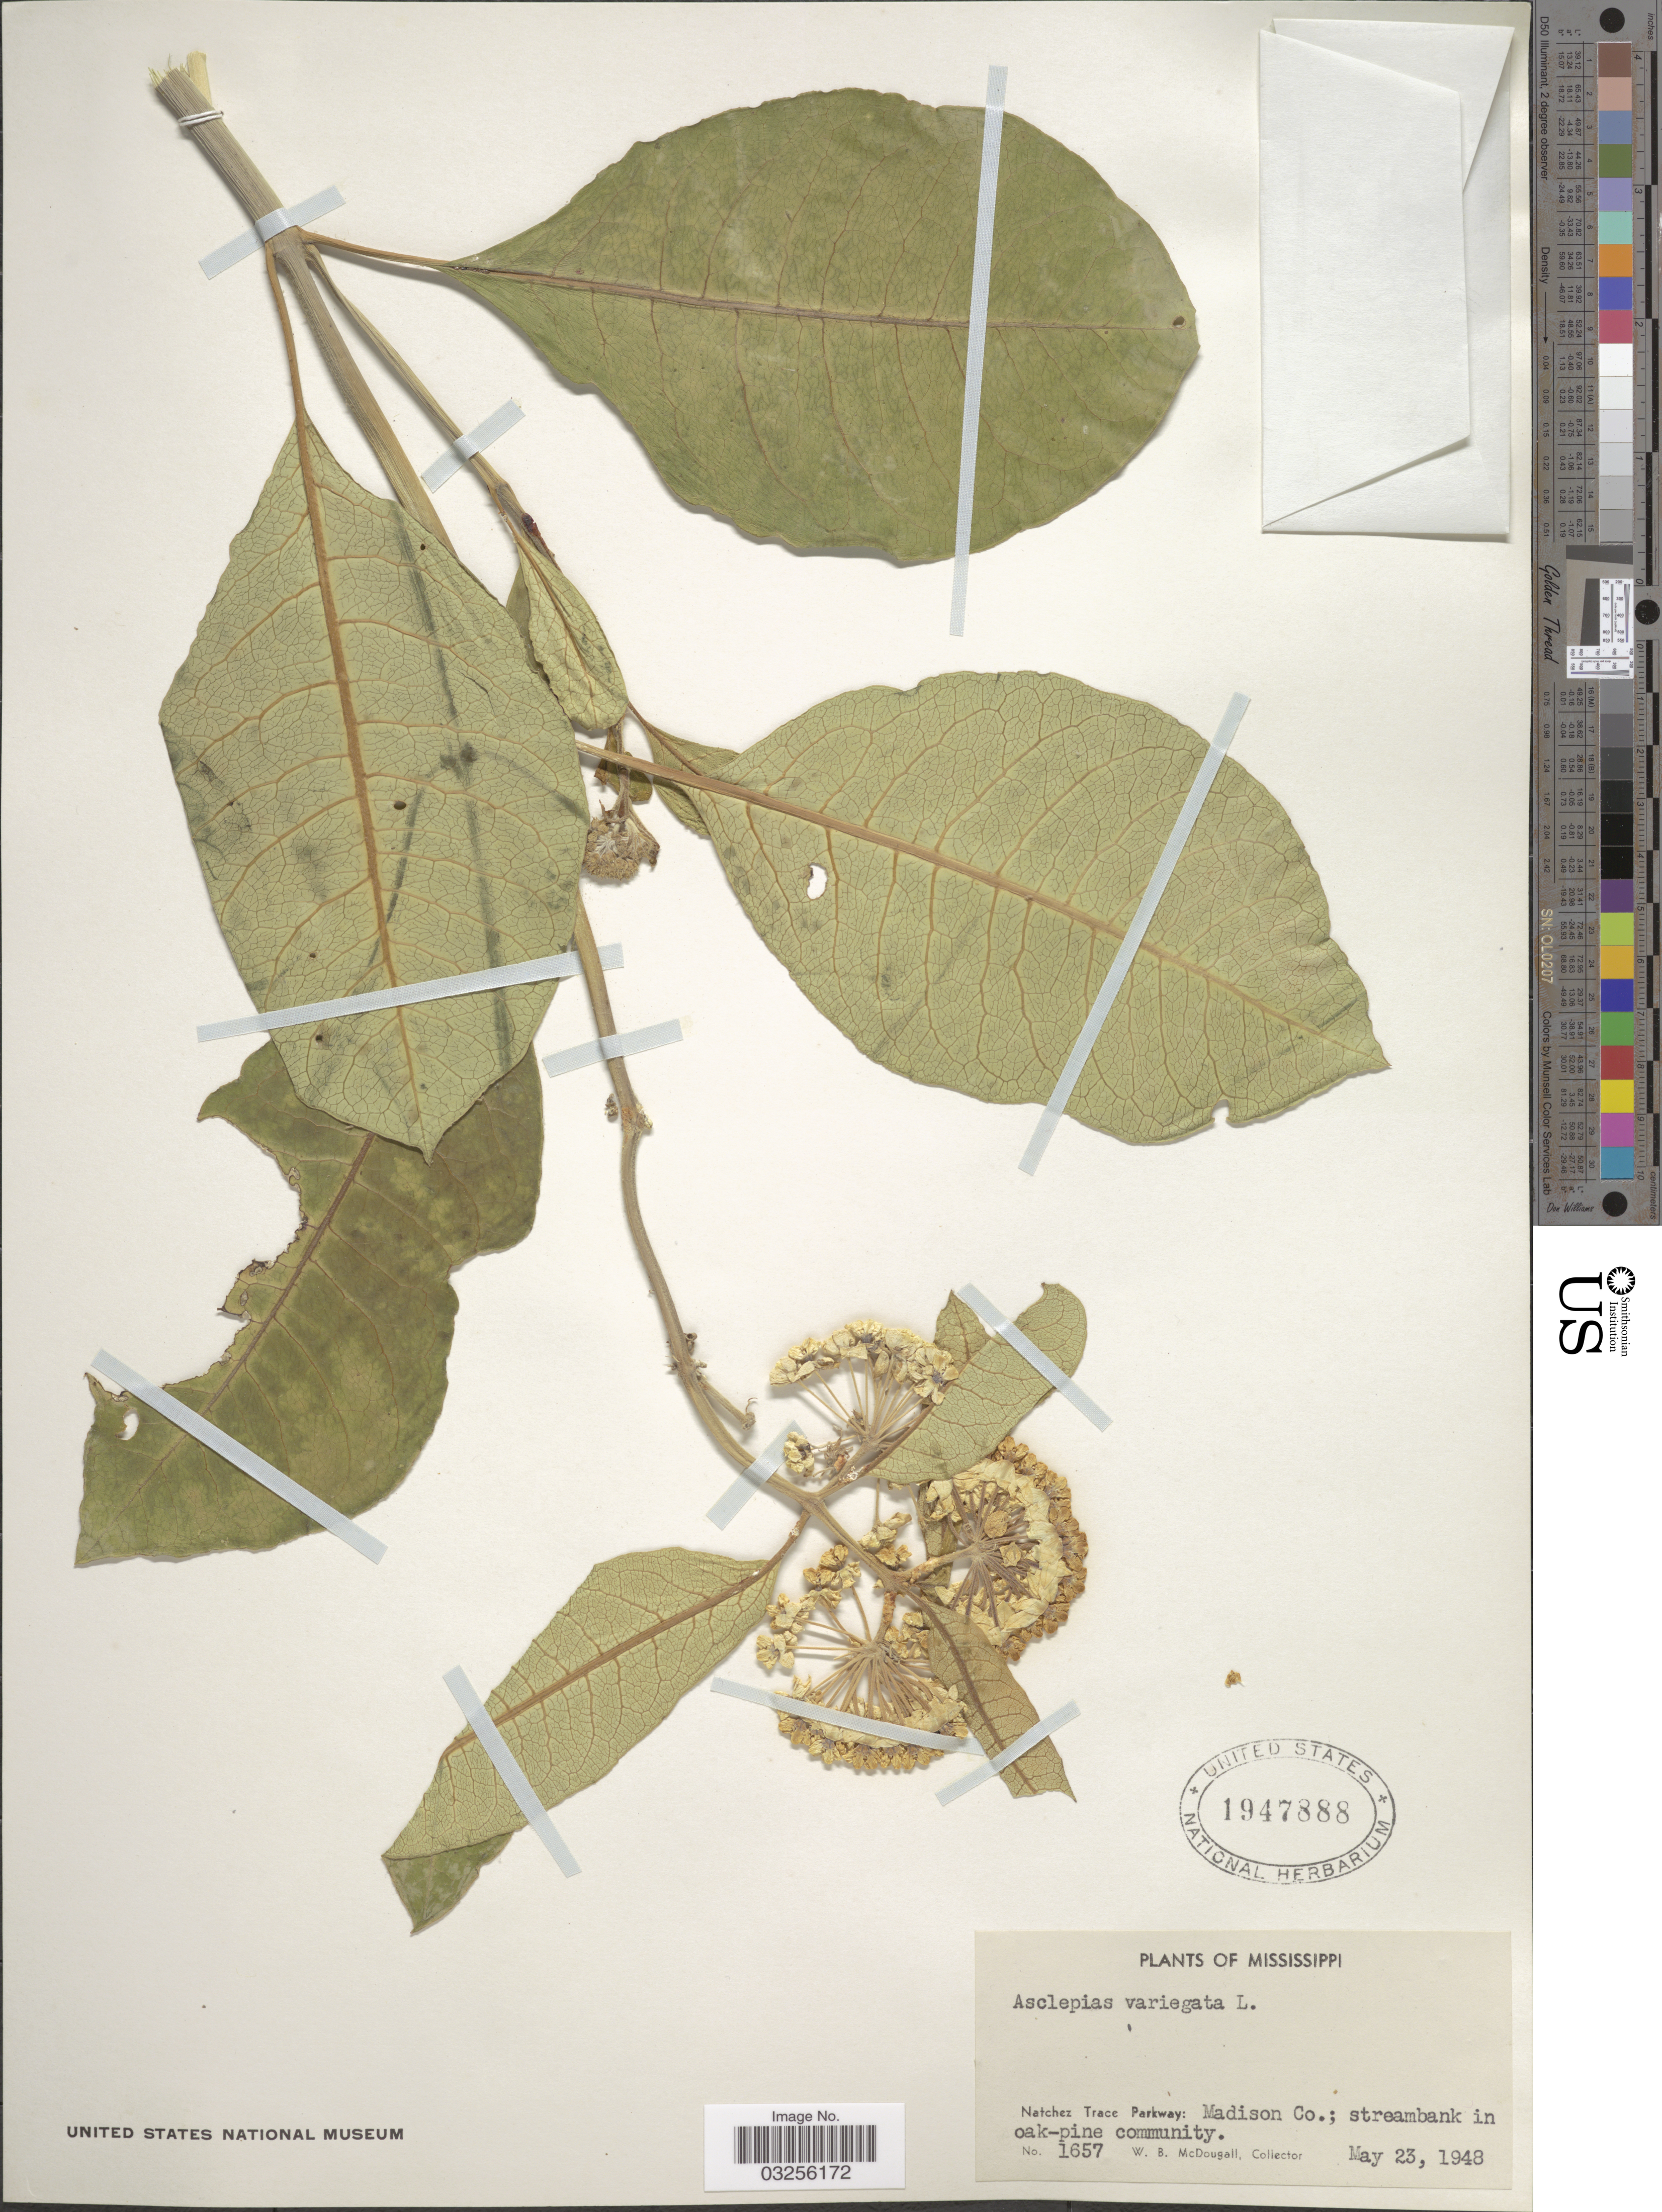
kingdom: Plantae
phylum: Tracheophyta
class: Magnoliopsida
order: Gentianales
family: Apocynaceae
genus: Asclepias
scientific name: Asclepias variegata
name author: L.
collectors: W. B. McDougall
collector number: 1657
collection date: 1948-05-23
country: United States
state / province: Mississippi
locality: Natchez Trace Parkway: Madison Co.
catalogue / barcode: US 1947888